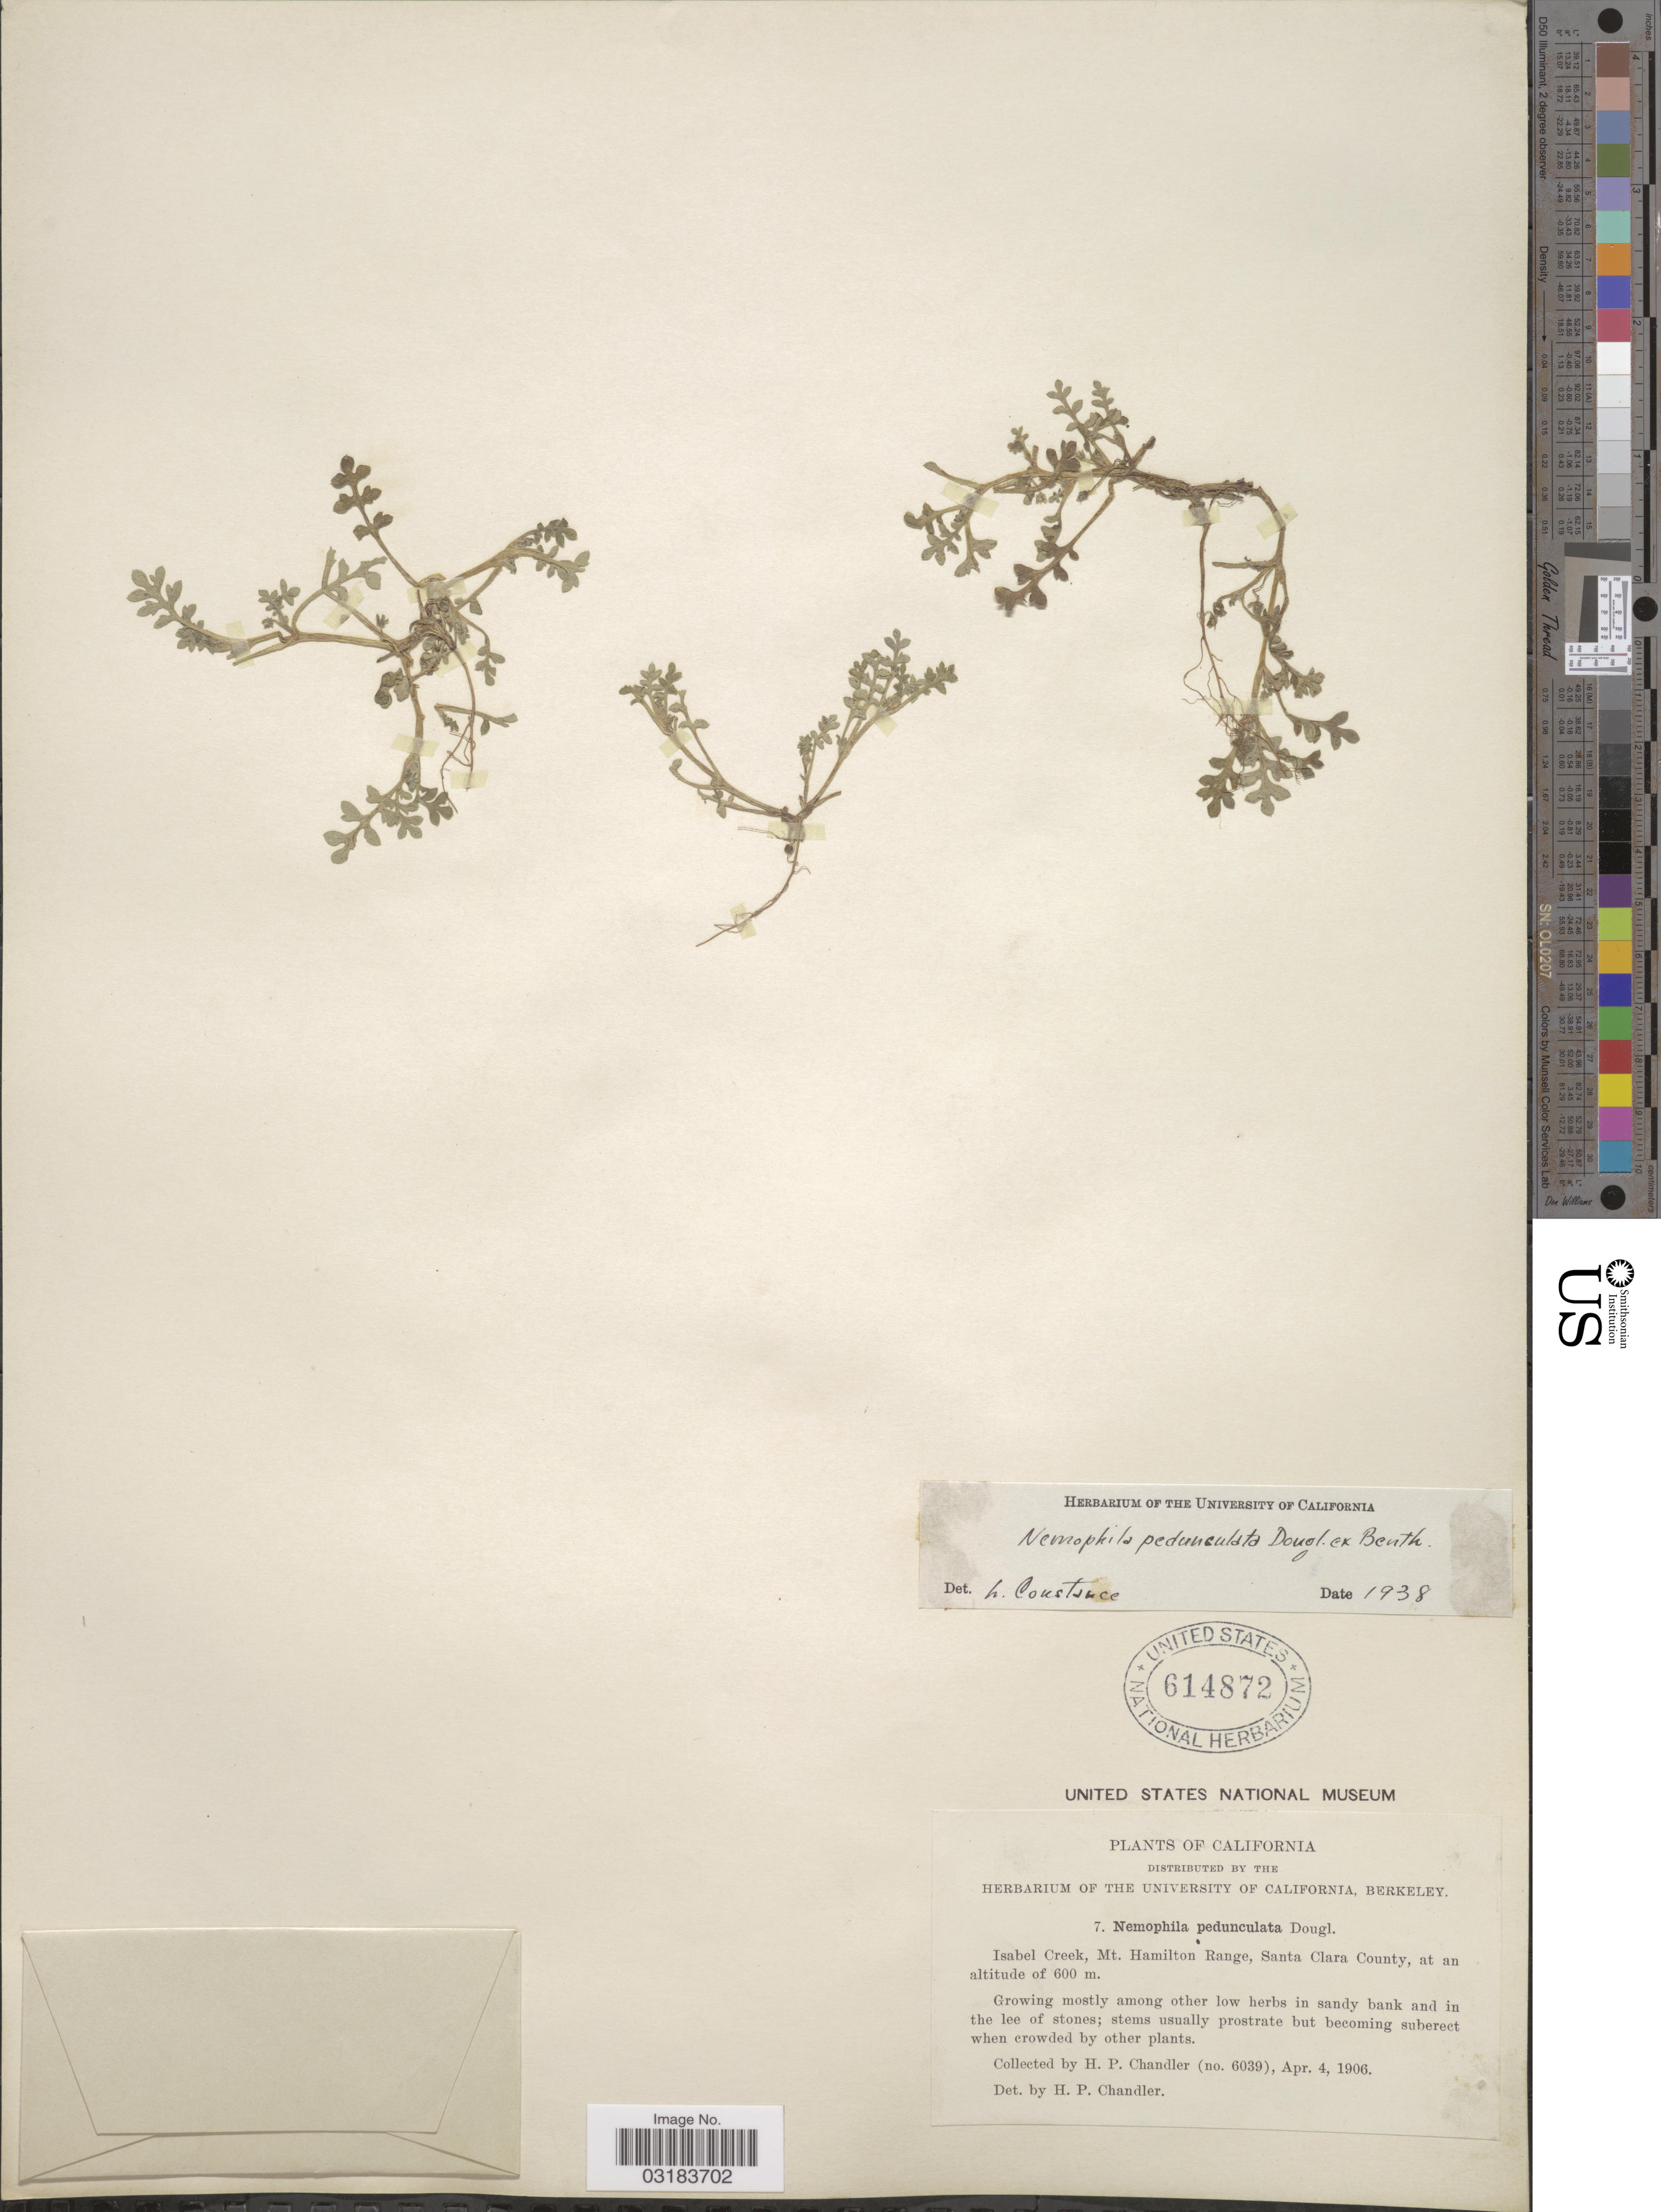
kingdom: Plantae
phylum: Tracheophyta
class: Magnoliopsida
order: Boraginales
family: Hydrophyllaceae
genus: Nemophila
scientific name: Nemophila pedunculata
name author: Douglas ex Benth.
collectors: H. Chandler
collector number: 6039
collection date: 1906-04-04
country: United States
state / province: California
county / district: Santa Clara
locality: Isabel Creek, Mt. Hamilton Range, Santa Clara County.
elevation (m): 600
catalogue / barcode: US 614872